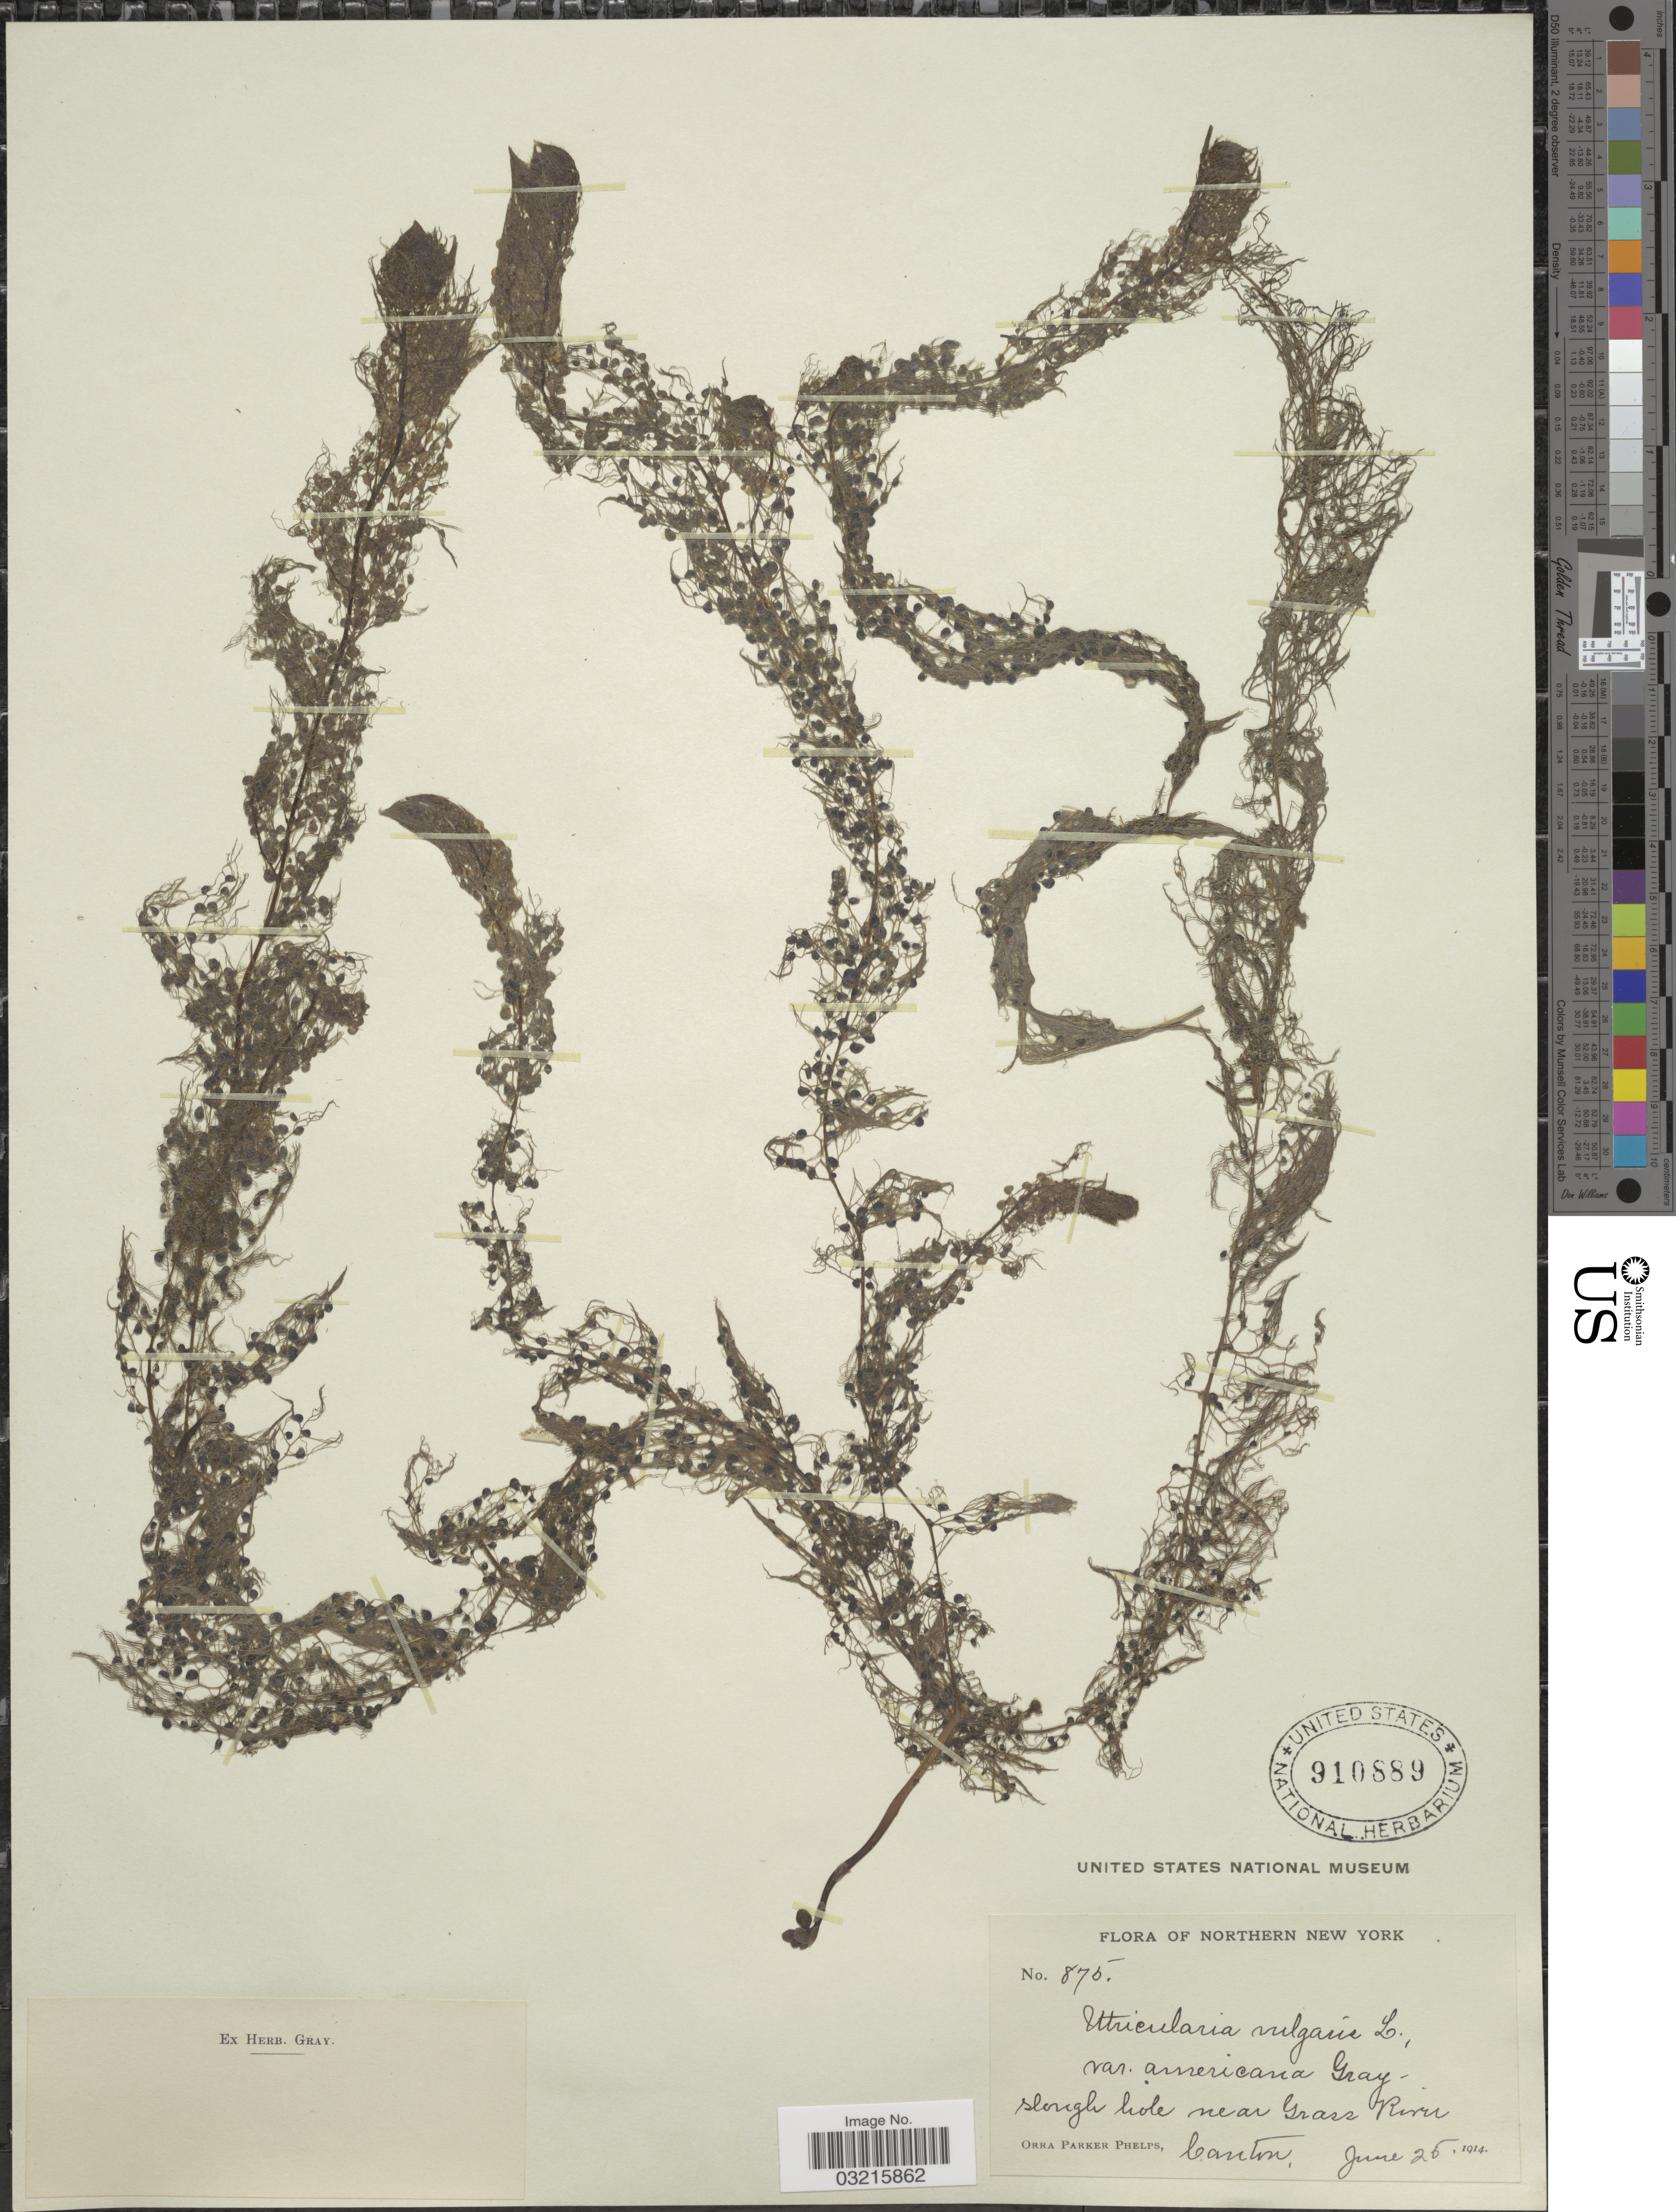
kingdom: Plantae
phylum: Tracheophyta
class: Magnoliopsida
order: Lamiales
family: Lentibulariaceae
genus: Utricularia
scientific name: Utricularia vulgaris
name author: L.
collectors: O. P. Phelps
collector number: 875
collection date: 1914-06-25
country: United States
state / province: New York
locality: Northern New York. Slough hole near Grass River. Canton.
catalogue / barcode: US 910889